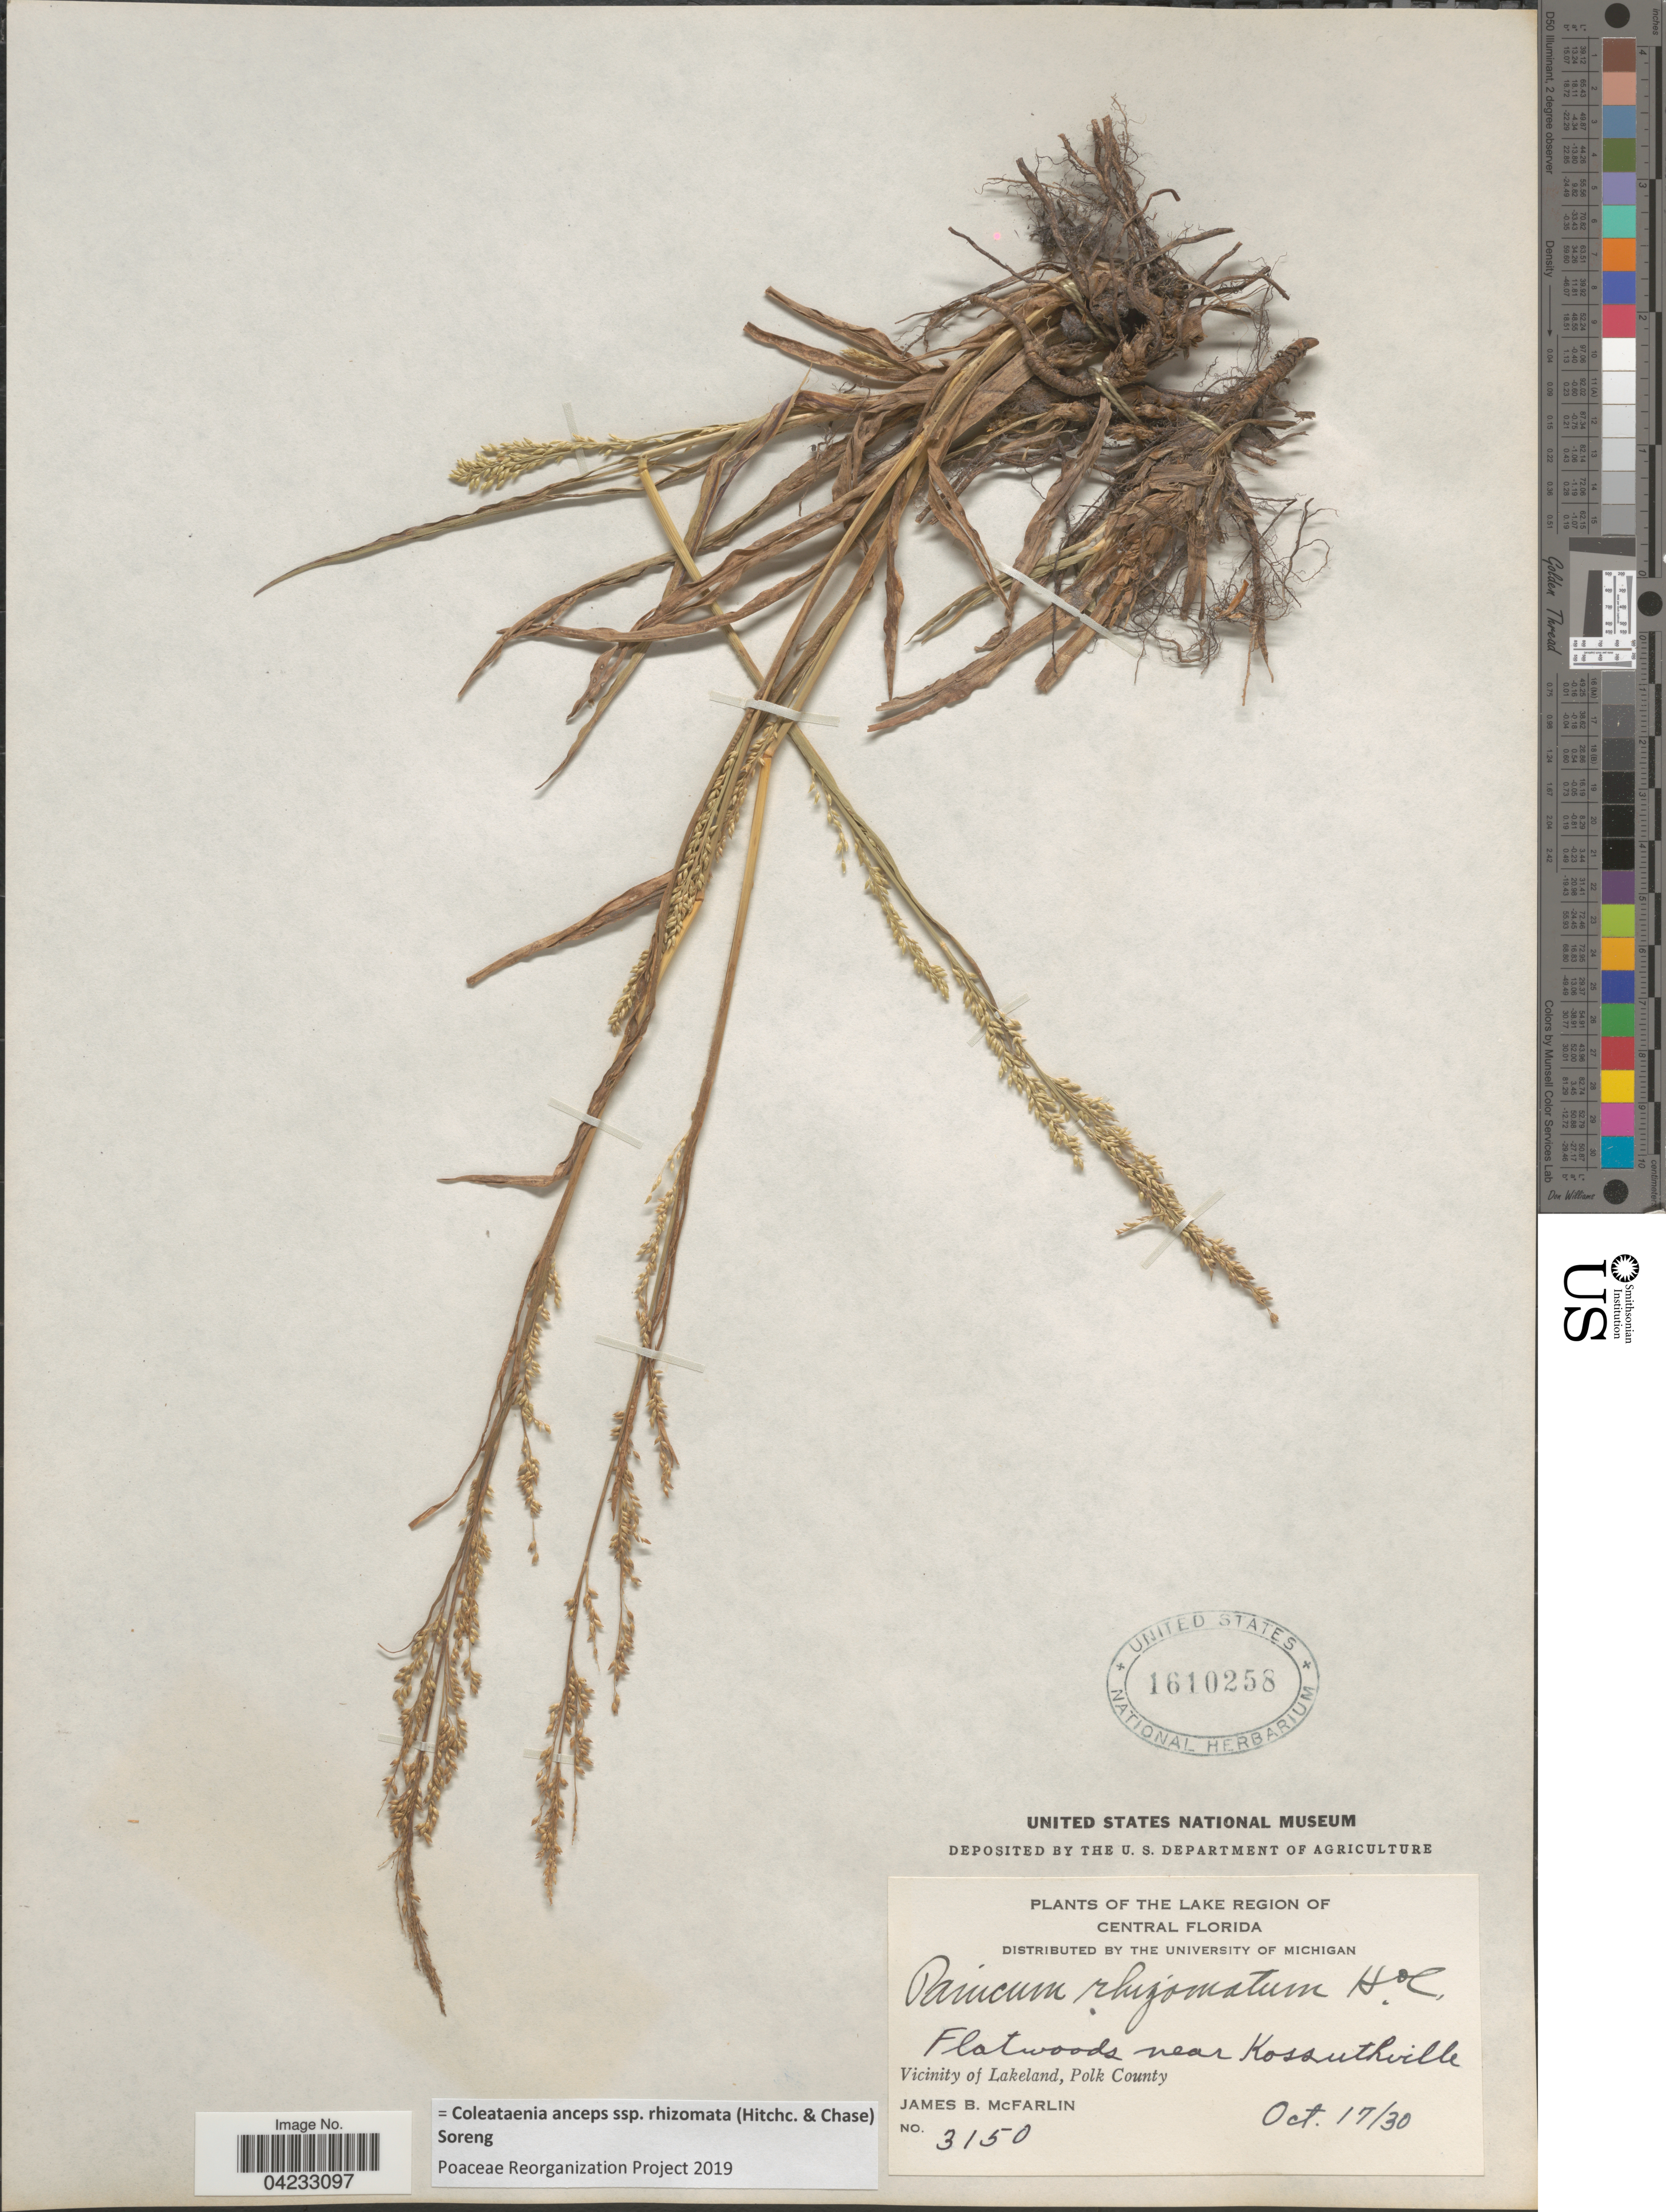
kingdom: Plantae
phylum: Tracheophyta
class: Liliopsida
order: Poales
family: Poaceae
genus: Coleataenia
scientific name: Coleataenia anceps subsp. rhizomata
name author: (Hitchc. & Chase) Soreng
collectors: J. McFarlin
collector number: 3150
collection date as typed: Transcribed d/m/y: 17/10/30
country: United States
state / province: Florida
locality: The Lake Region of Central Florida. Flatwoods near Kossuthville. Vicinity of Lakeland, Polk County.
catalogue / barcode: US 1610258